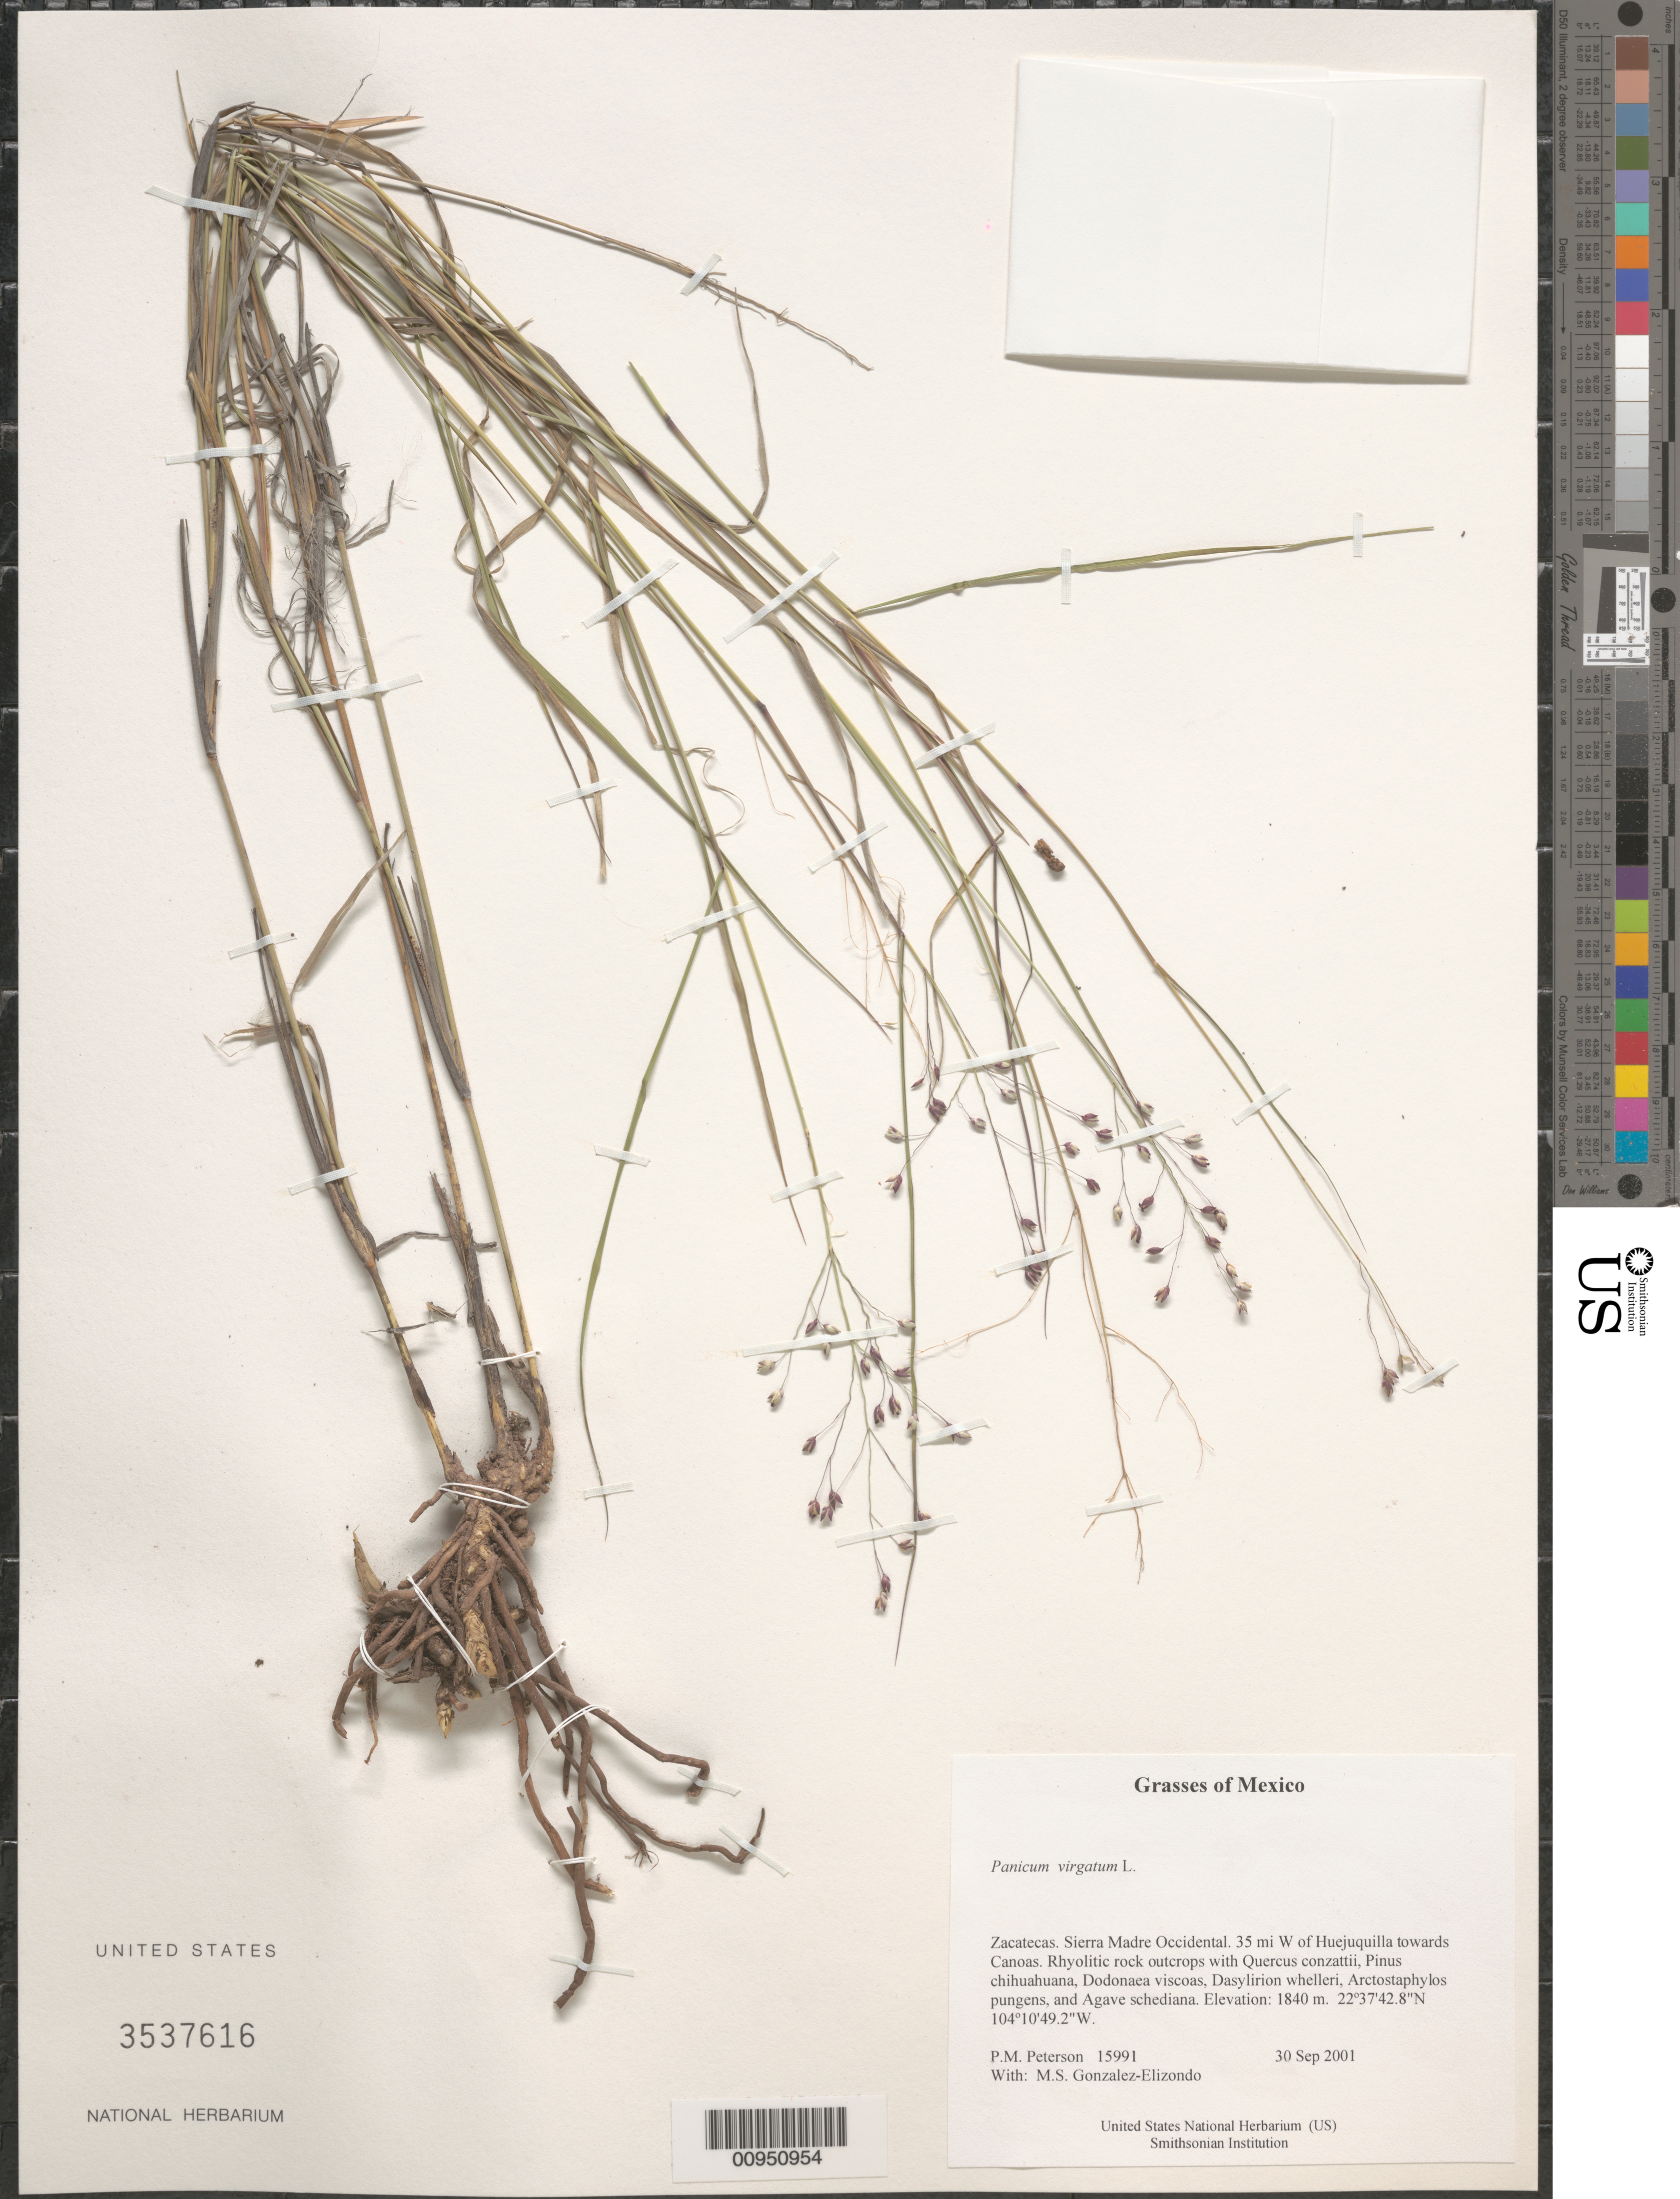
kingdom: Plantae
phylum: Tracheophyta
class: Liliopsida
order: Poales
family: Poaceae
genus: Panicum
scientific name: Panicum virgatum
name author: L.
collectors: P. M. Peterson & M. S. González-Elizondo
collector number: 15991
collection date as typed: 30 Sep 2001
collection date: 2001-09-30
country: Mexico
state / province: Zacatecas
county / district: Sierra Madre Occidental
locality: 35 mi W of Huejuquilla towards Canoas. Rhyolitic rock outcrops with Quercus conzattii, Pinus chihuahuana, Dodonaea viscoas, Dasylirion whelleri, Arctostaphylos pungens, and Agave schediana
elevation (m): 1840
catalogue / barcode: US 3537616